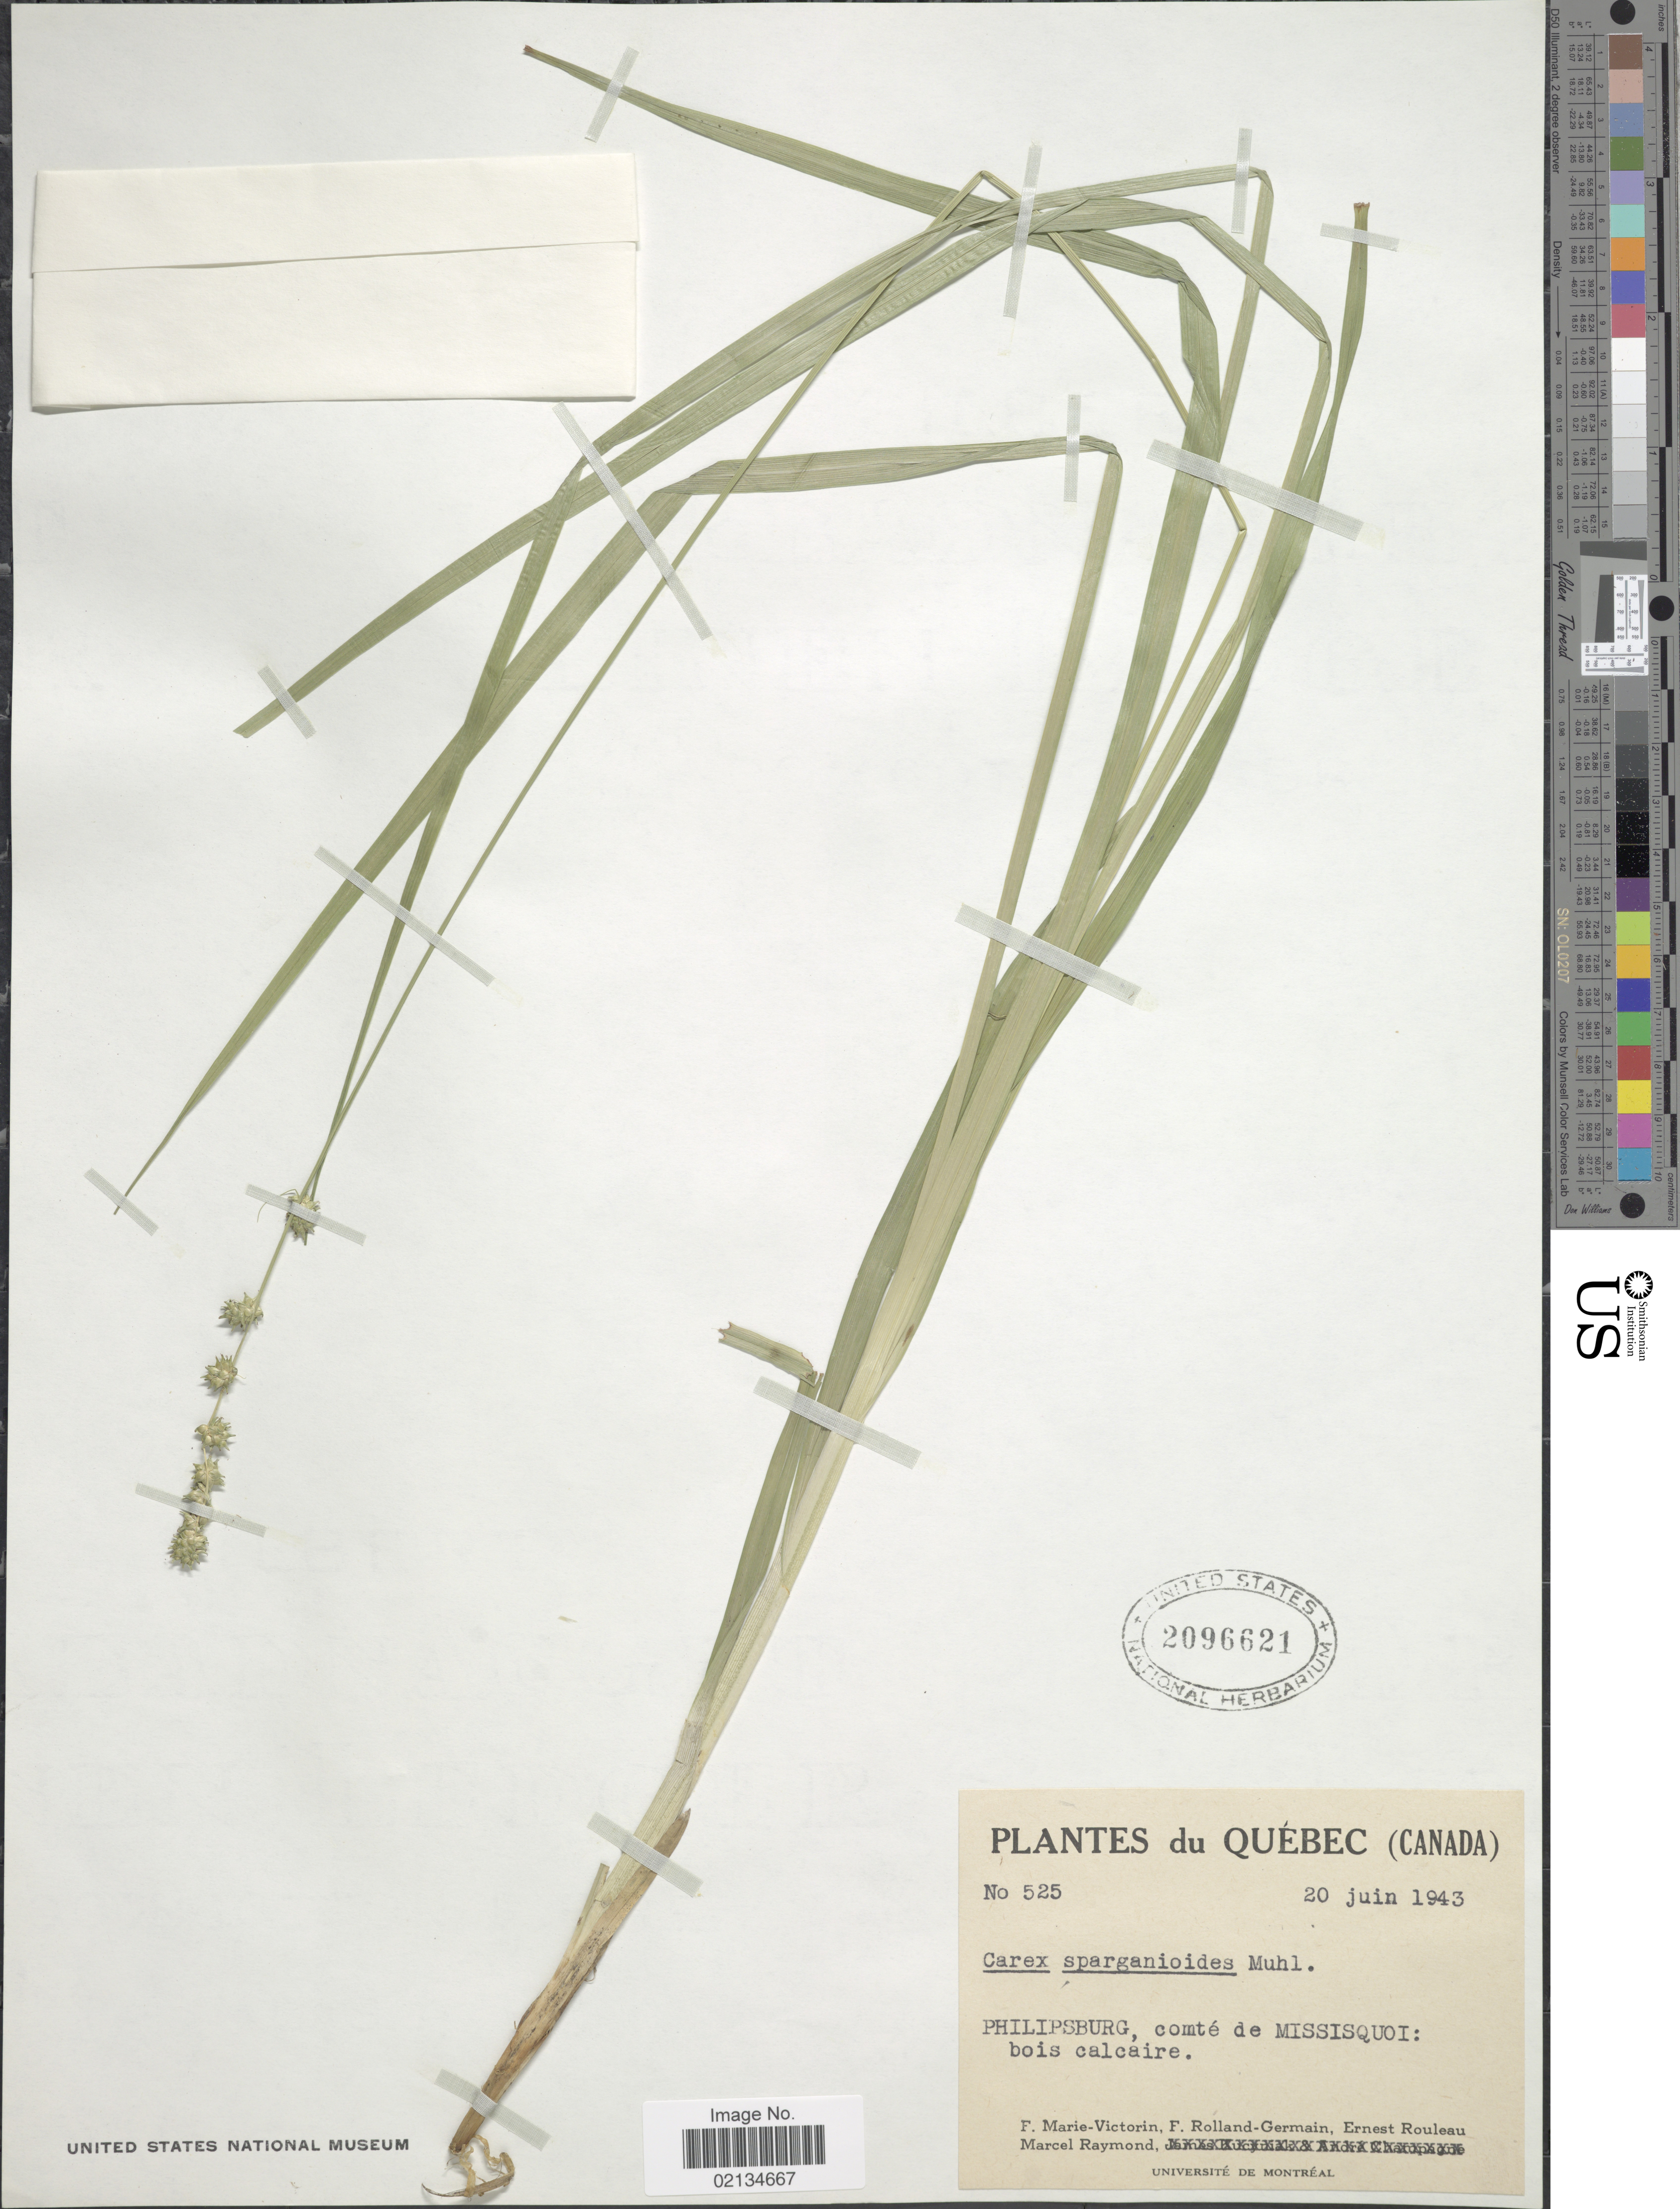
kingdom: Plantae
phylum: Tracheophyta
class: Liliopsida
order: Poales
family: Cyperaceae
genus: Carex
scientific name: Carex sparganioides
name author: Muhl. ex Willd.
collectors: F. Marie-Victorin, Rolland-Germain, E. Rouleau & M. Raymond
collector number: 525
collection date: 1943-06-20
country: Canada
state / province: Quebec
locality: Philipsburg, comte de Missisquoi: bois calcaire.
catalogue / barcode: US 2096621